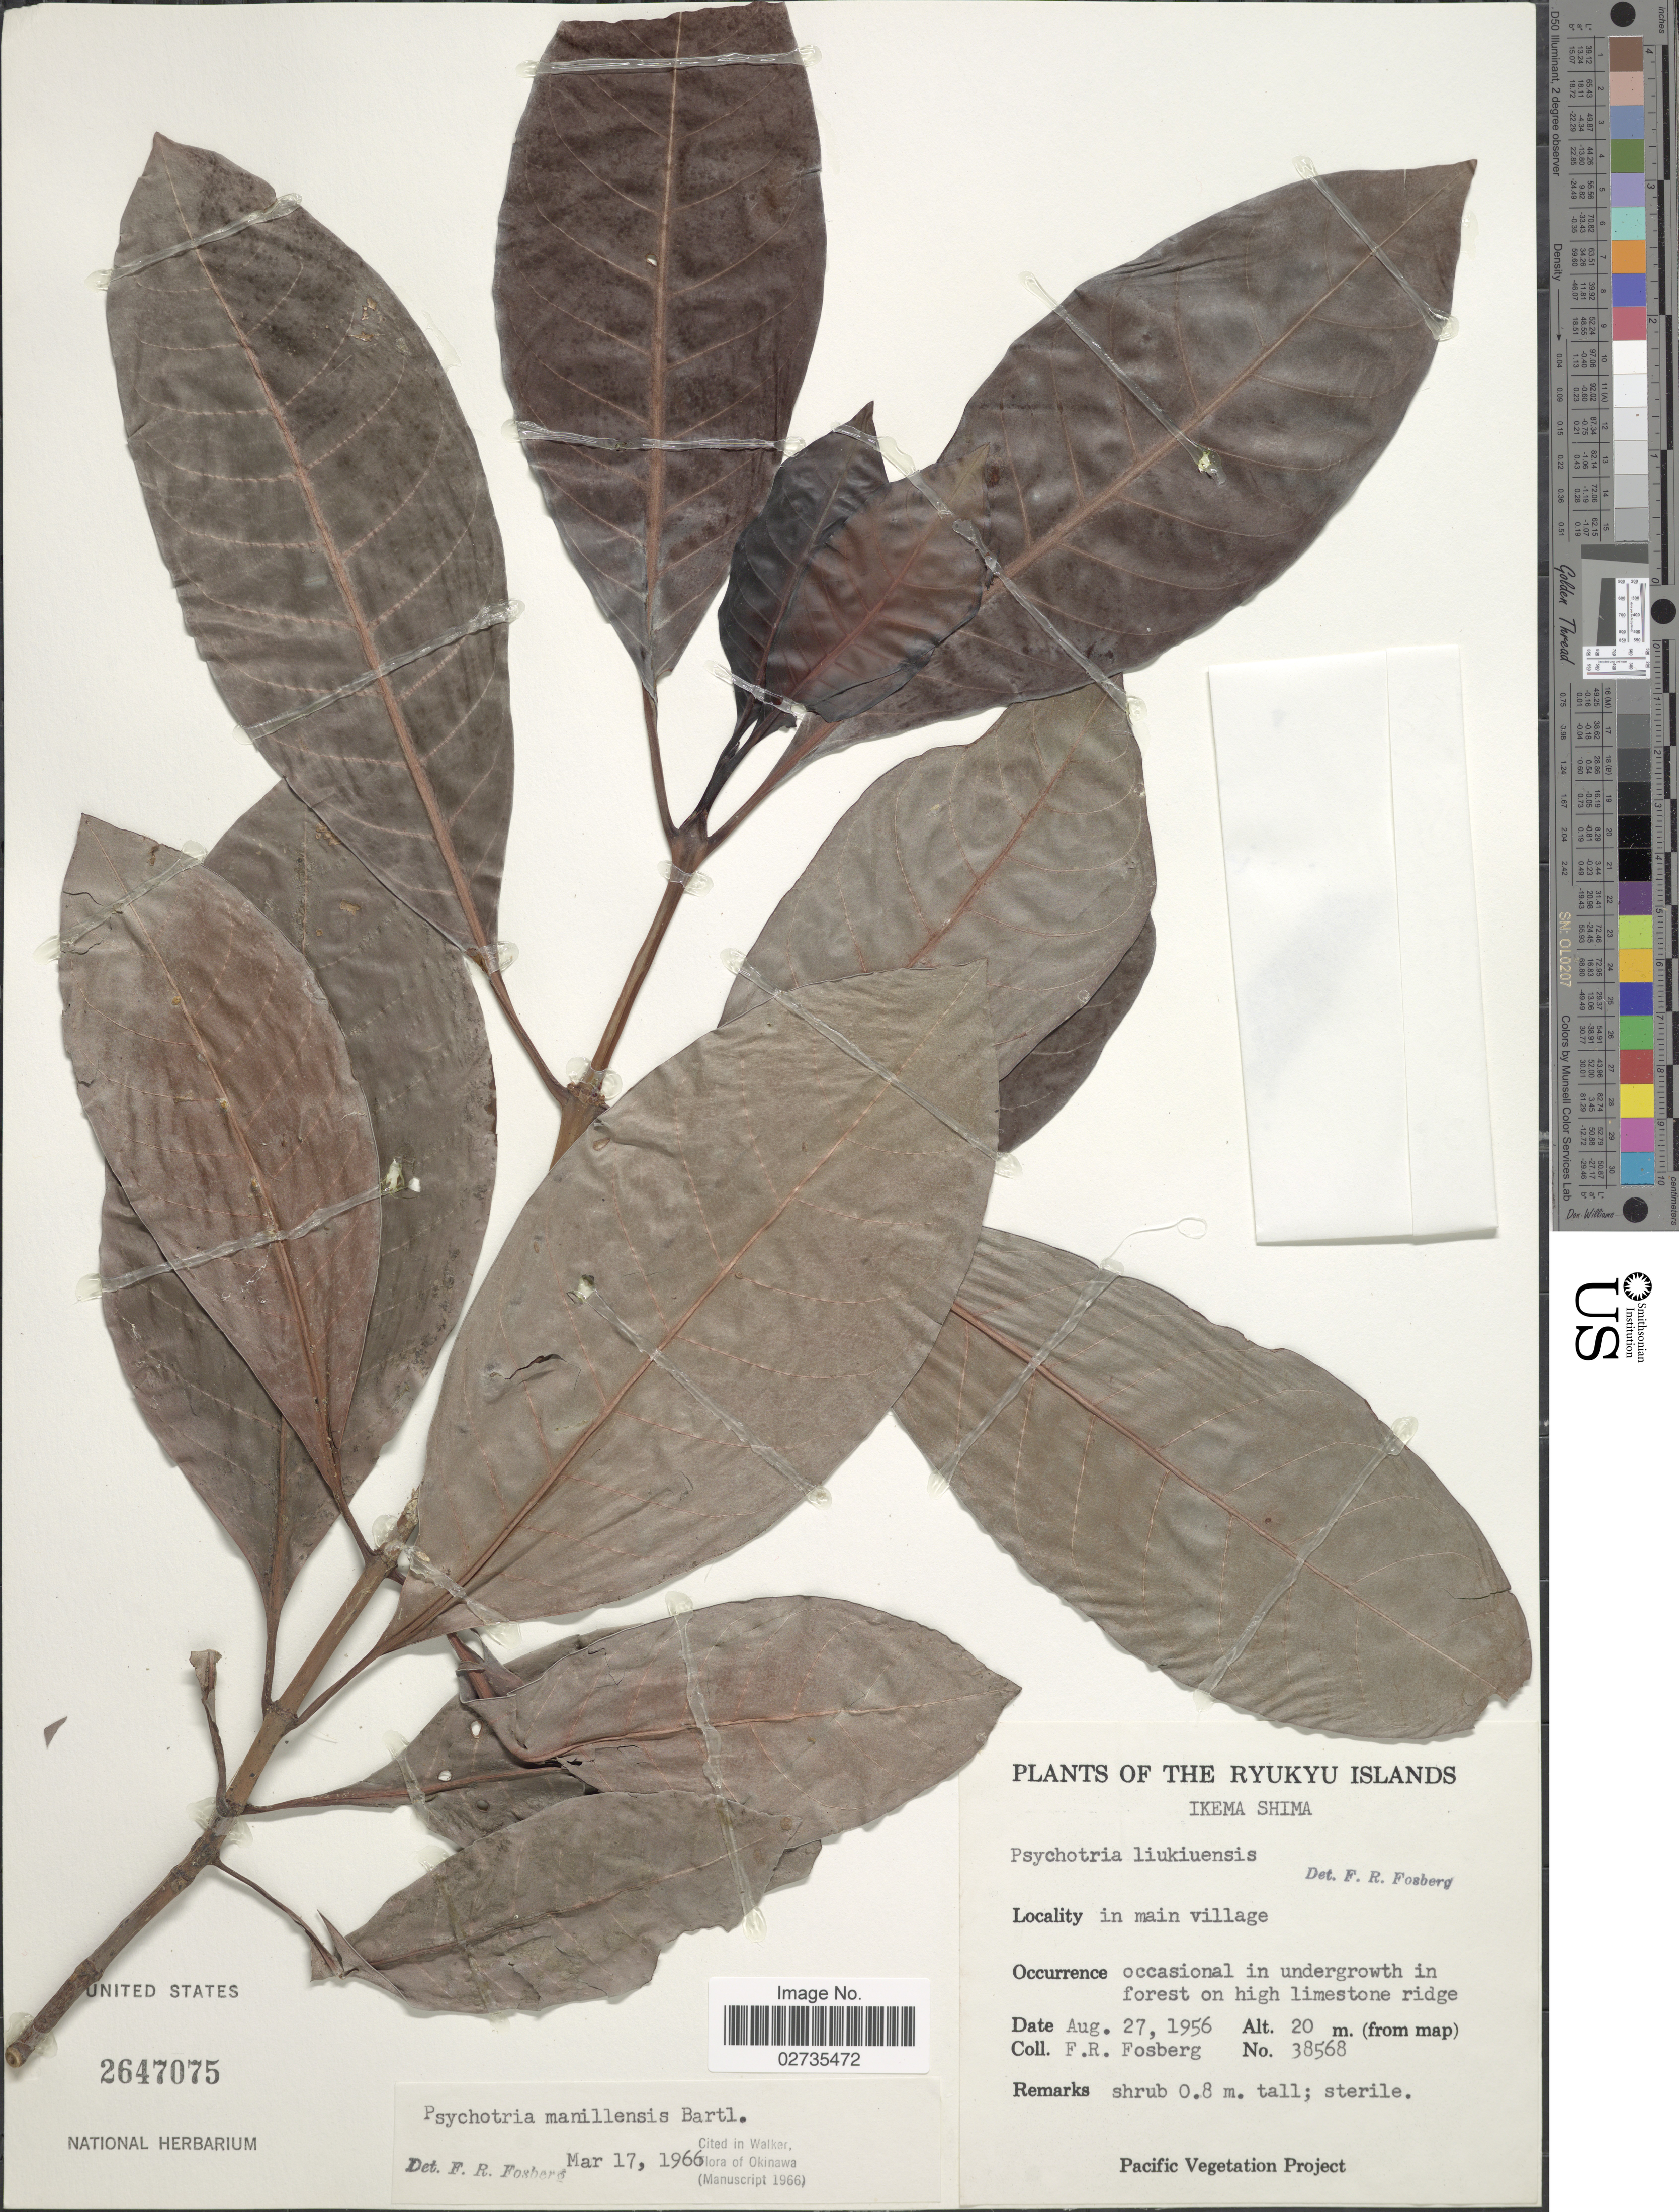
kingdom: Plantae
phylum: Tracheophyta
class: Magnoliopsida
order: Gentianales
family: Rubiaceae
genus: Psychotria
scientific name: Psychotria manillensis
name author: Bartl. ex DC.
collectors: F. R. Fosberg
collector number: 38568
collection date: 1956-08-27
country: Japan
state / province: Okinawa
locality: Ryukyu Islands. Ikema Shima.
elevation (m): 20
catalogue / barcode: US 2647075